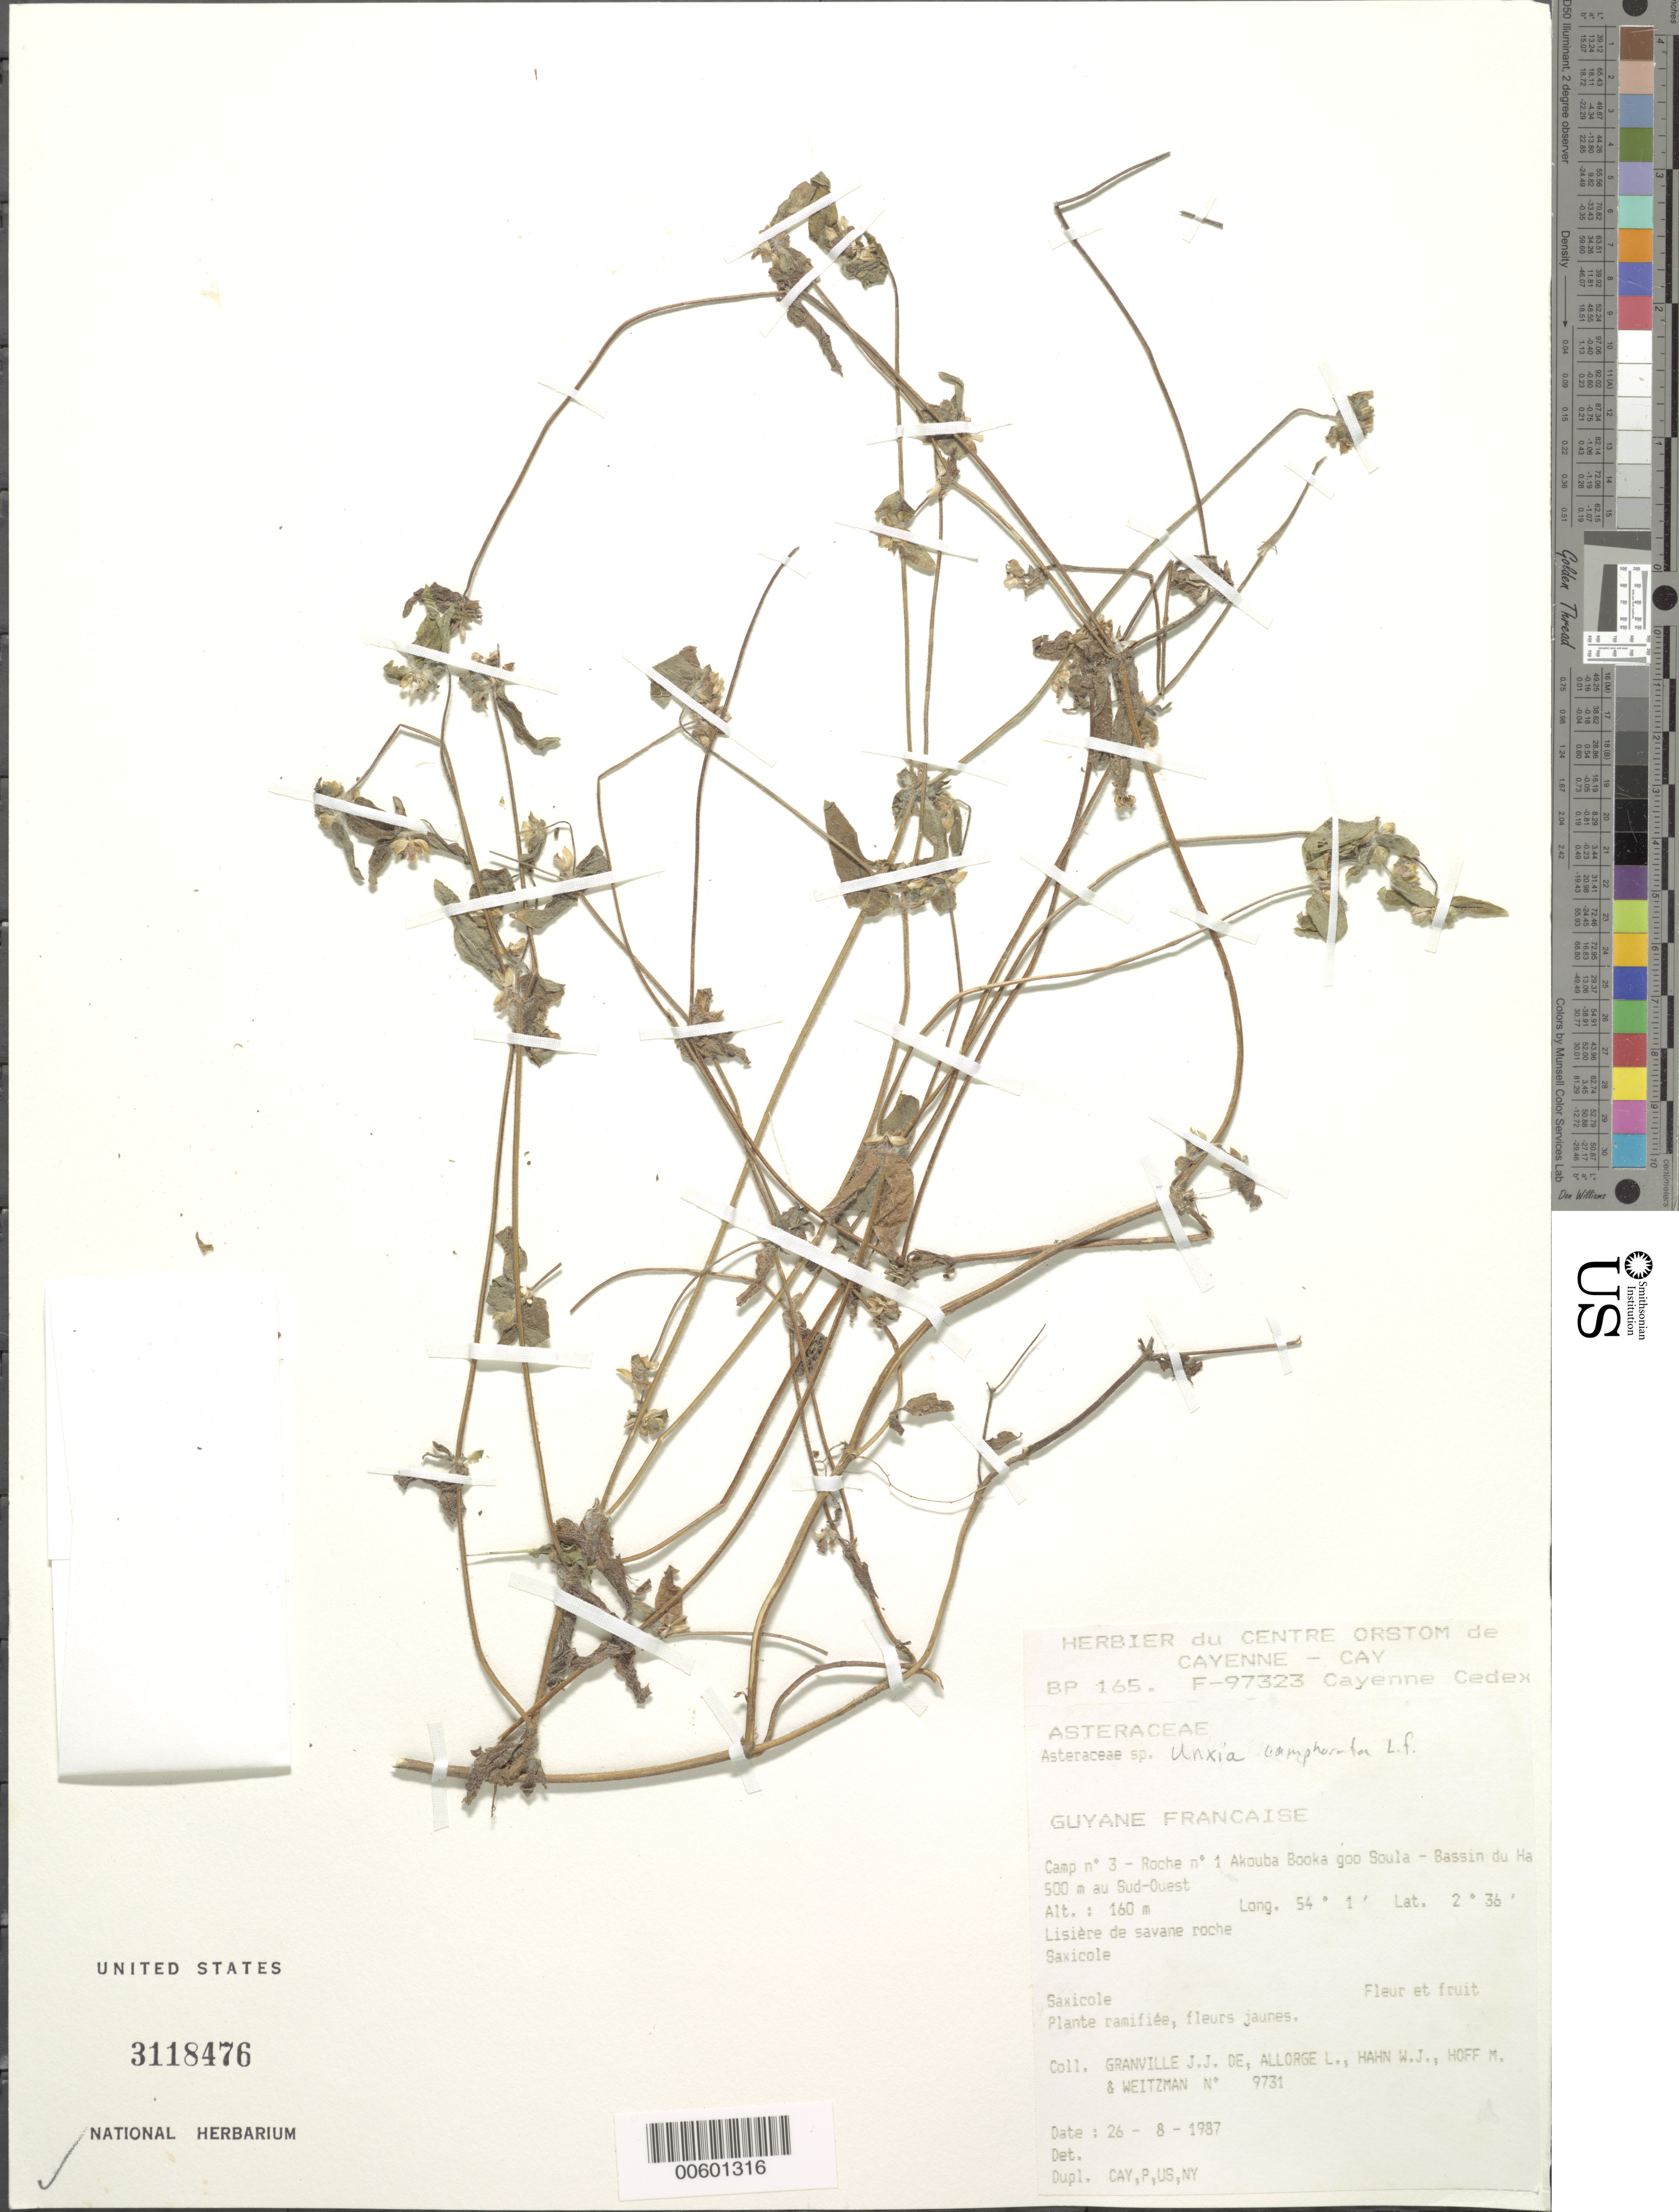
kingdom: Plantae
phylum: Tracheophyta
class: Magnoliopsida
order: Asterales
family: Asteraceae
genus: Unxia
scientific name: Unxia camphorata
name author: L. f.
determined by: Pruski, J. F.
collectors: J.-J. de Granville, L. Allorge, W. J. Hahn, M. Hoff & A. L. Weitzman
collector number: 9731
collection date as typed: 26-Aug-87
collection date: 1987-08-26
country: French Guiana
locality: Akouba Booka goo Soula, Camp #3, Roche no. 1, Bassin du Haut-Marouini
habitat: Lisiere de savane roche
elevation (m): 160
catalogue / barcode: US 3118476